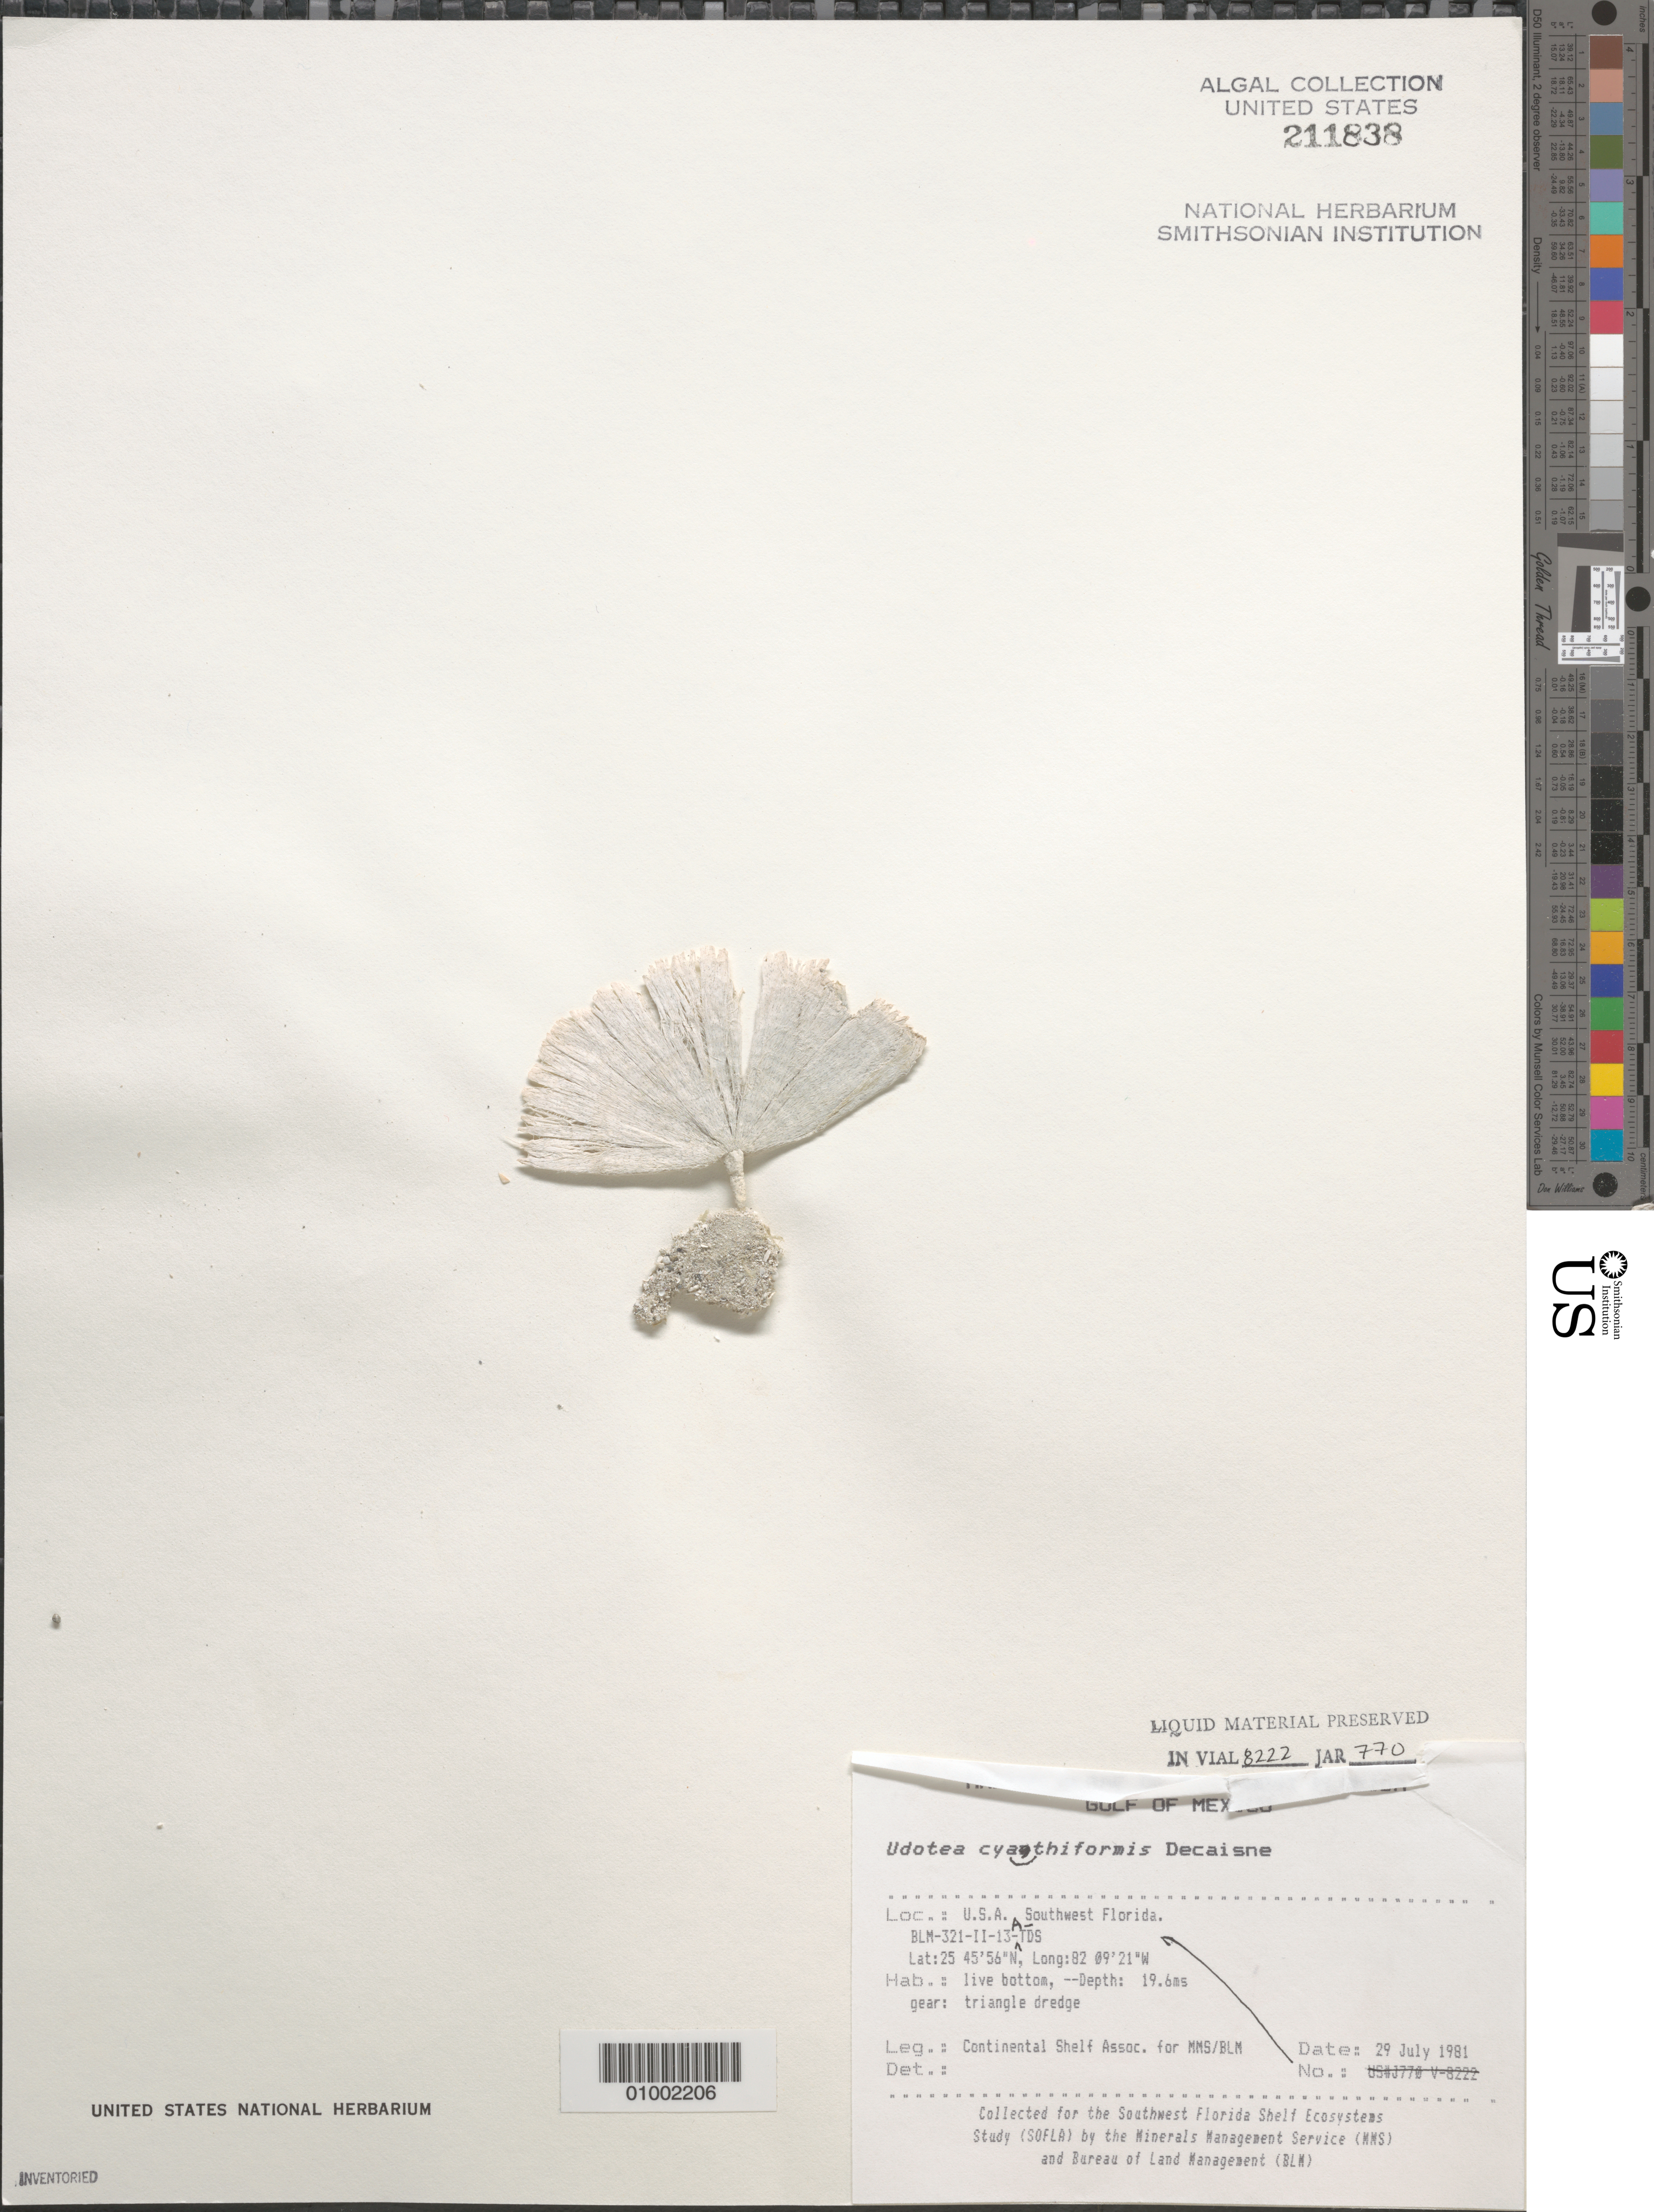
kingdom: Plantae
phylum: Chlorophyta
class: Ulvophyceae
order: Bryopsidales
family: Udoteaceae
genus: Udotea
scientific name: Udotea cyathiformis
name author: Decne.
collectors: Continental Shelf Associates for the MMS/BLM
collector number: BLM-321-II-13-A-TDS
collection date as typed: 29 Jul 1981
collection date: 1981-07-29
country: United States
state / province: Florida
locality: Gulf of Mexico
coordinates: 25 45'56"N, 82 09'21"W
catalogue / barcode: US 211838